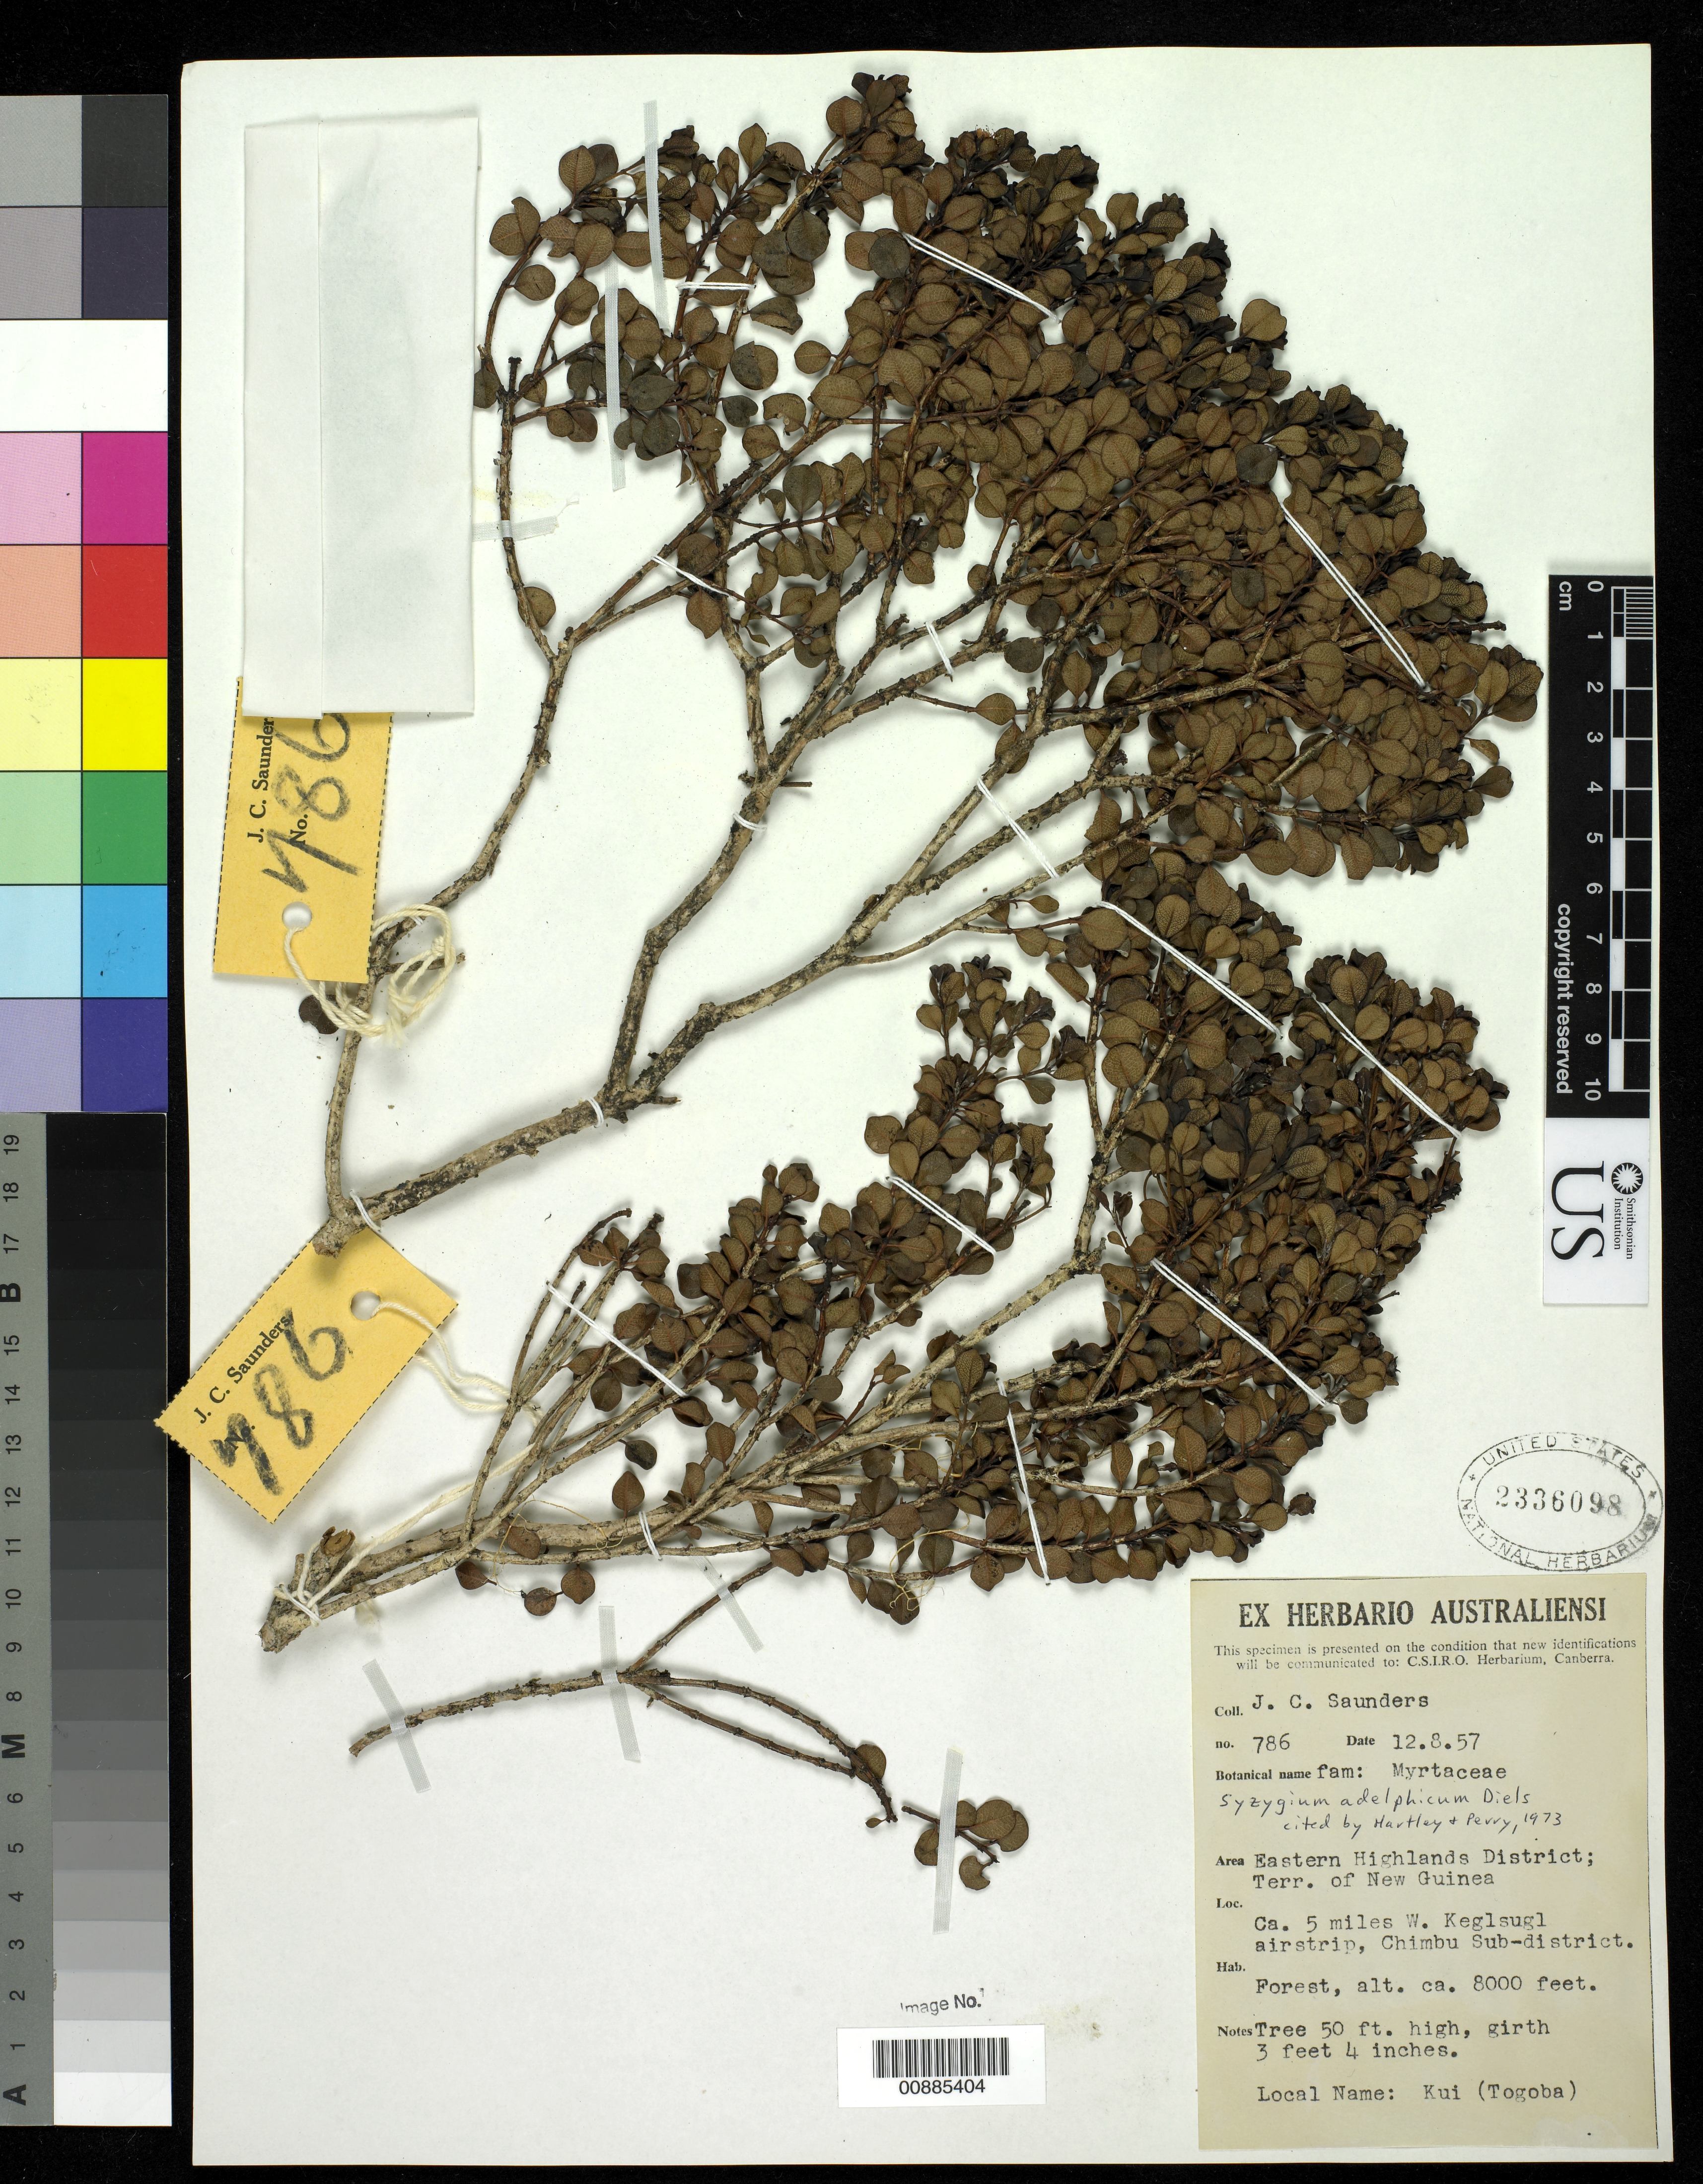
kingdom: Plantae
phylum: Tracheophyta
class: Magnoliopsida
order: Myrtales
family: Myrtaceae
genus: Syzygium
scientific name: Syzygium adelphicum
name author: Diels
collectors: J. C. Saunders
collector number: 786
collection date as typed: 12 Aug 1957 or 08 Dec 1957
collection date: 1957-08-12 or 1957-12-08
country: Papua New Guinea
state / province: Eastern Highlands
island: New Guinea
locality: Ca. 5 miles W. Keglsugl airstrip, Chimbu Sub-district.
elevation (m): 2438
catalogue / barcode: US 2336098